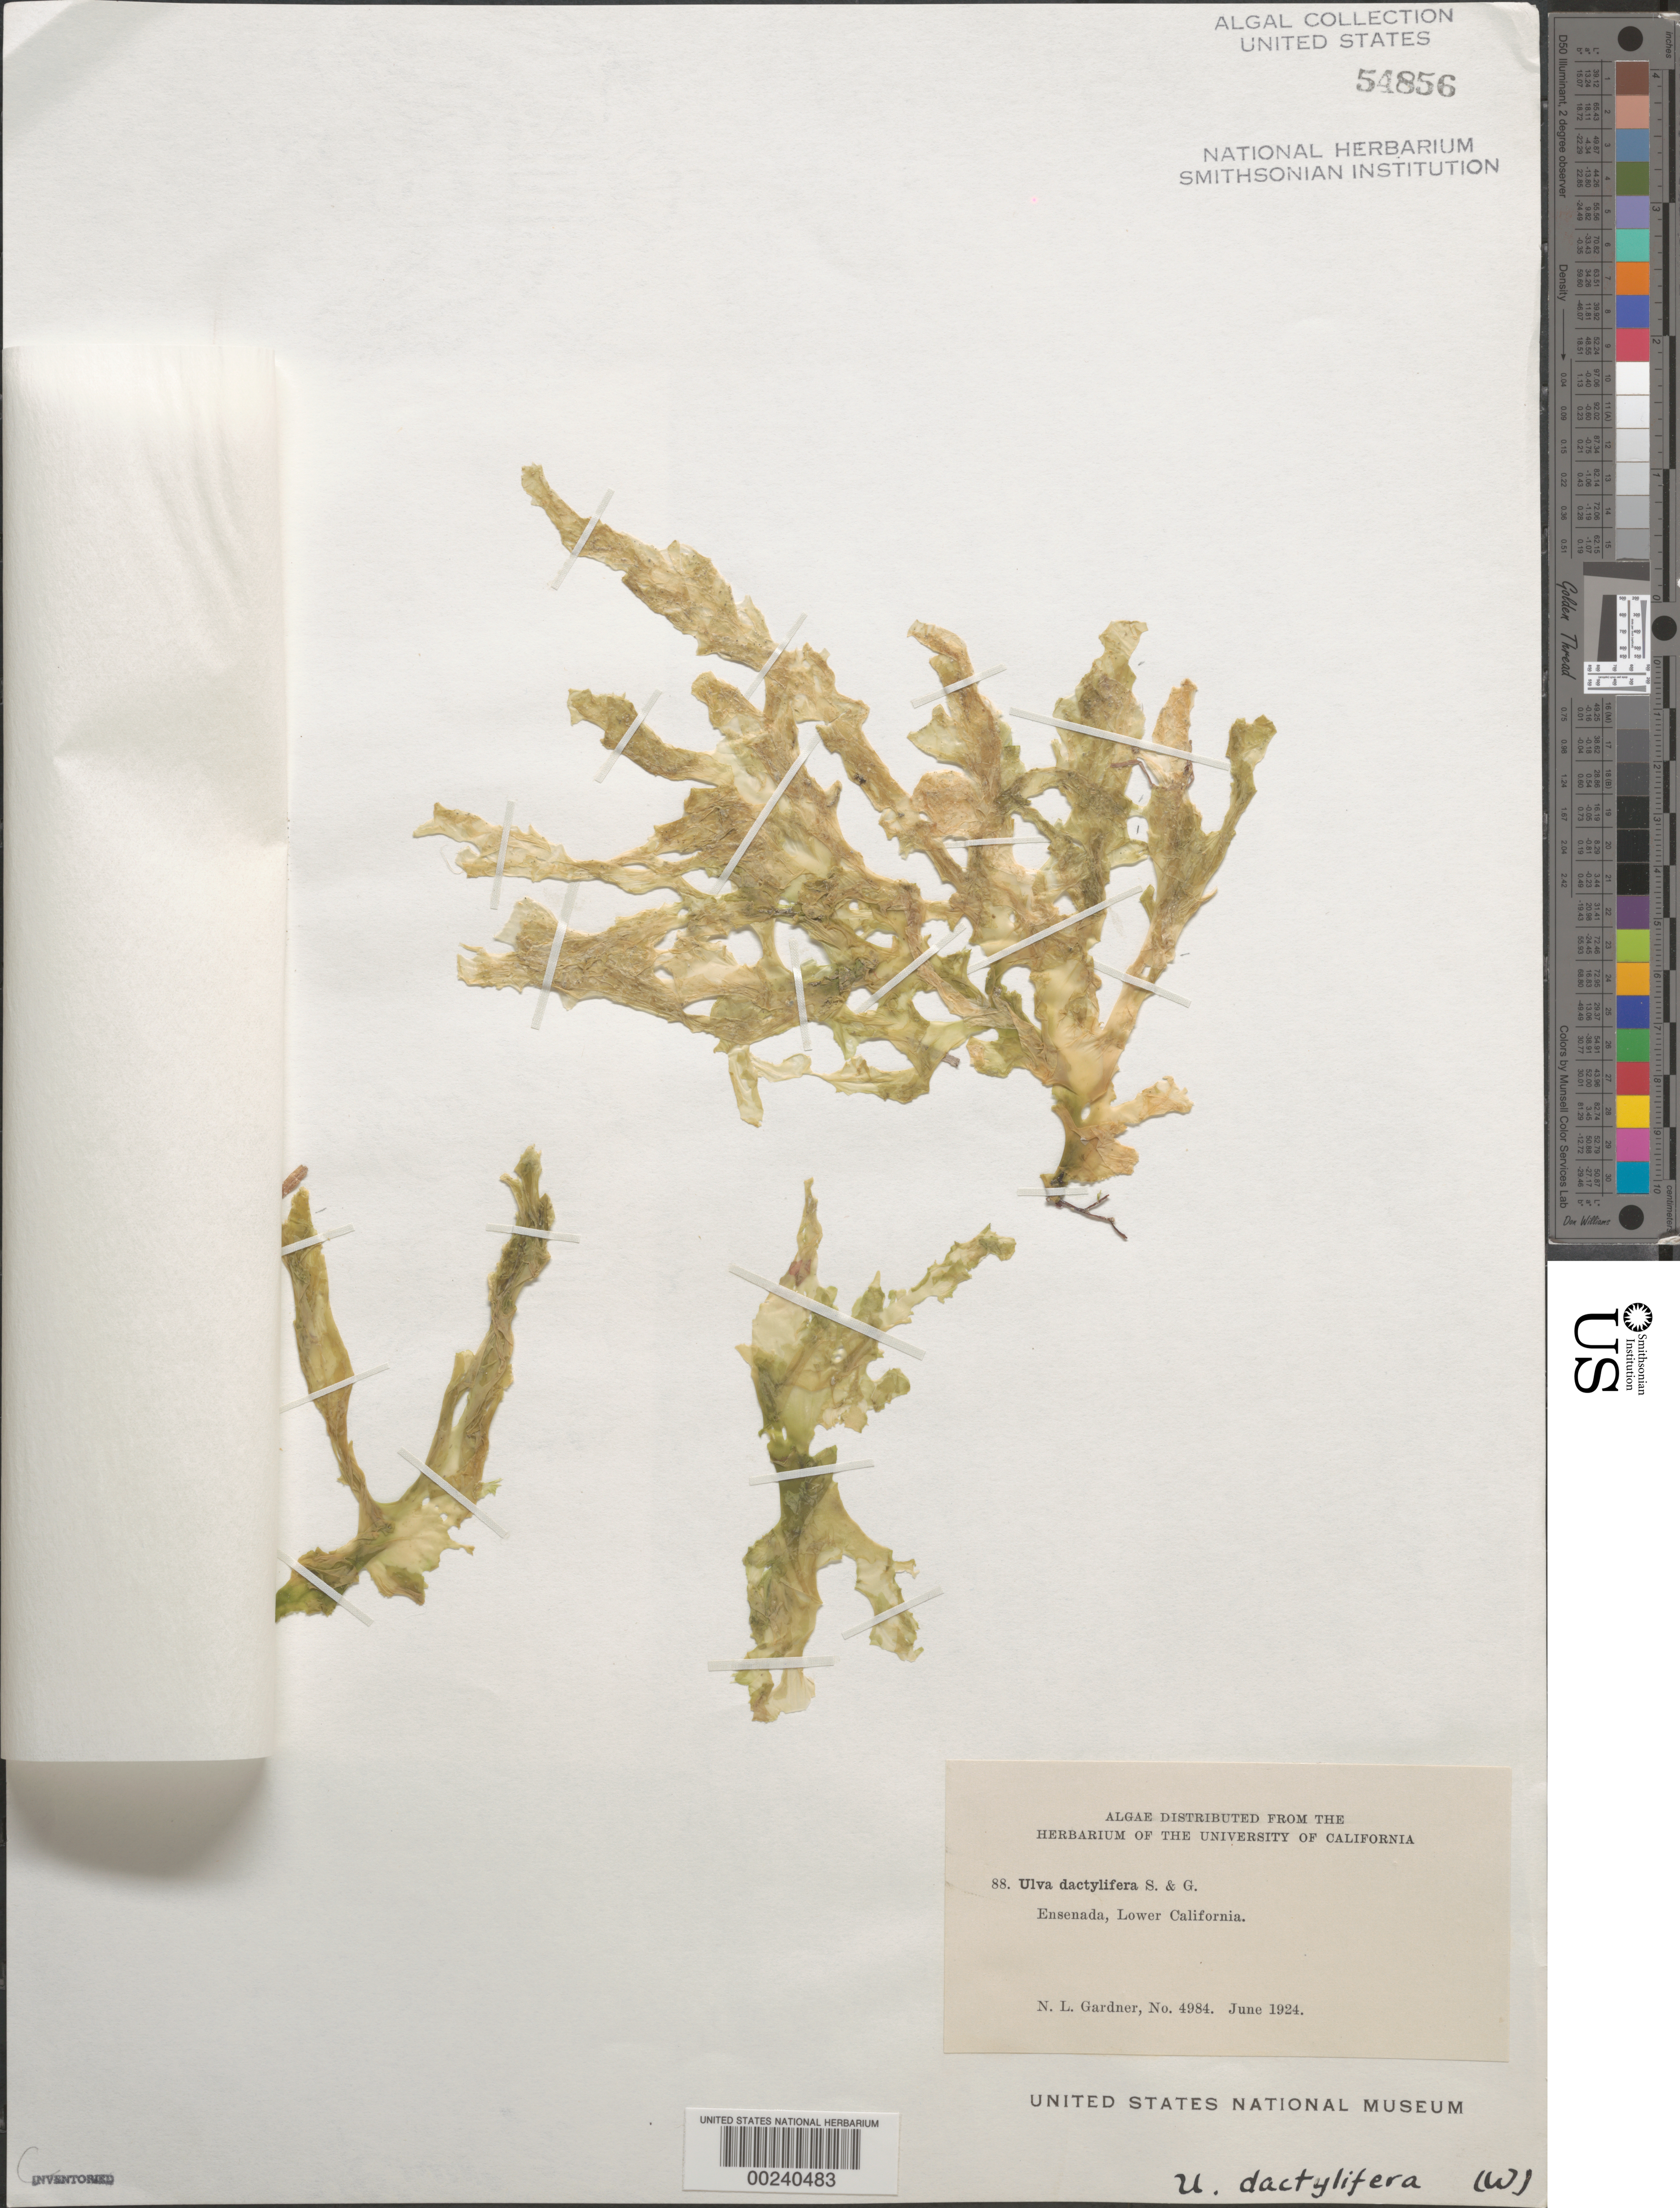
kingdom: Plantae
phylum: Chlorophyta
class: Ulvophyceae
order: Ulvales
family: Ulvaceae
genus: Ulva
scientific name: Ulva taeniata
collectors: N. Gardner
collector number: NLG 4984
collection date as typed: Jun 1924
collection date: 1924-06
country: Mexico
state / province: Baja California Norte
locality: Ensenada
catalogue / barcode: US 54856